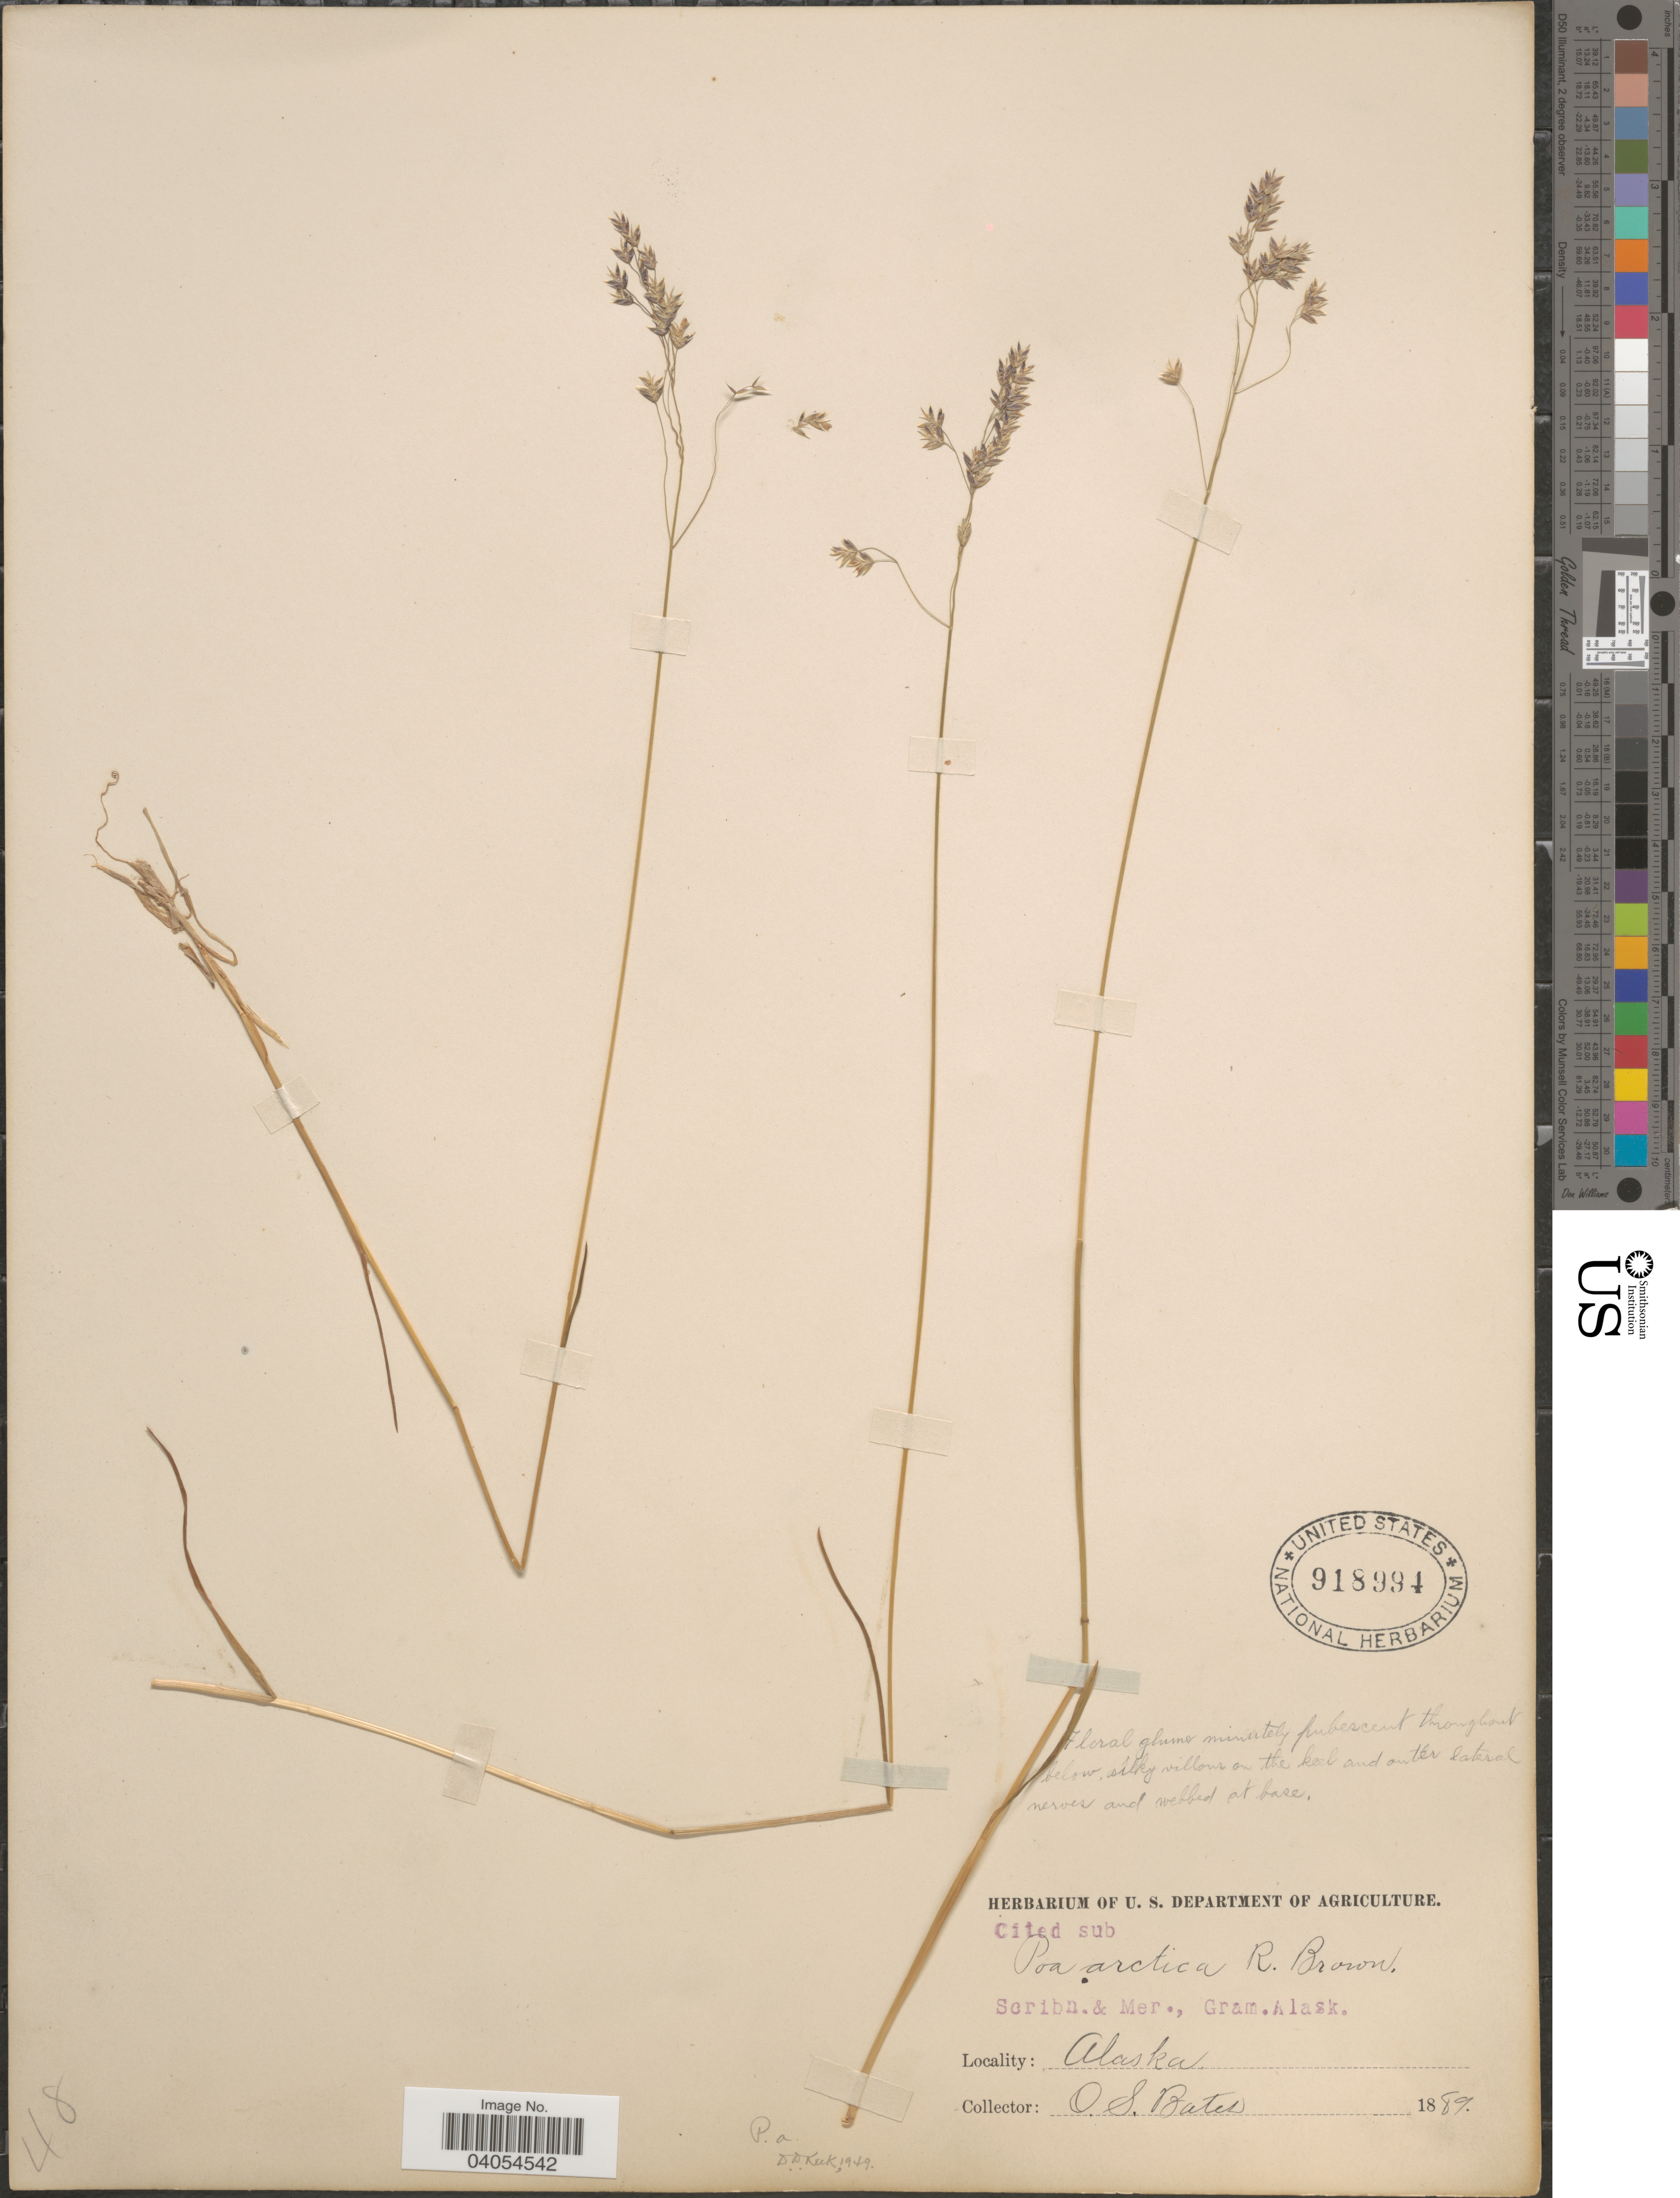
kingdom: Plantae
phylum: Tracheophyta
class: Liliopsida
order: Poales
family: Poaceae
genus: Poa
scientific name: Poa arctica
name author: R. Br.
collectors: O. Bates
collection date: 1889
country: United States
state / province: Alaska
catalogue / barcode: US 918994